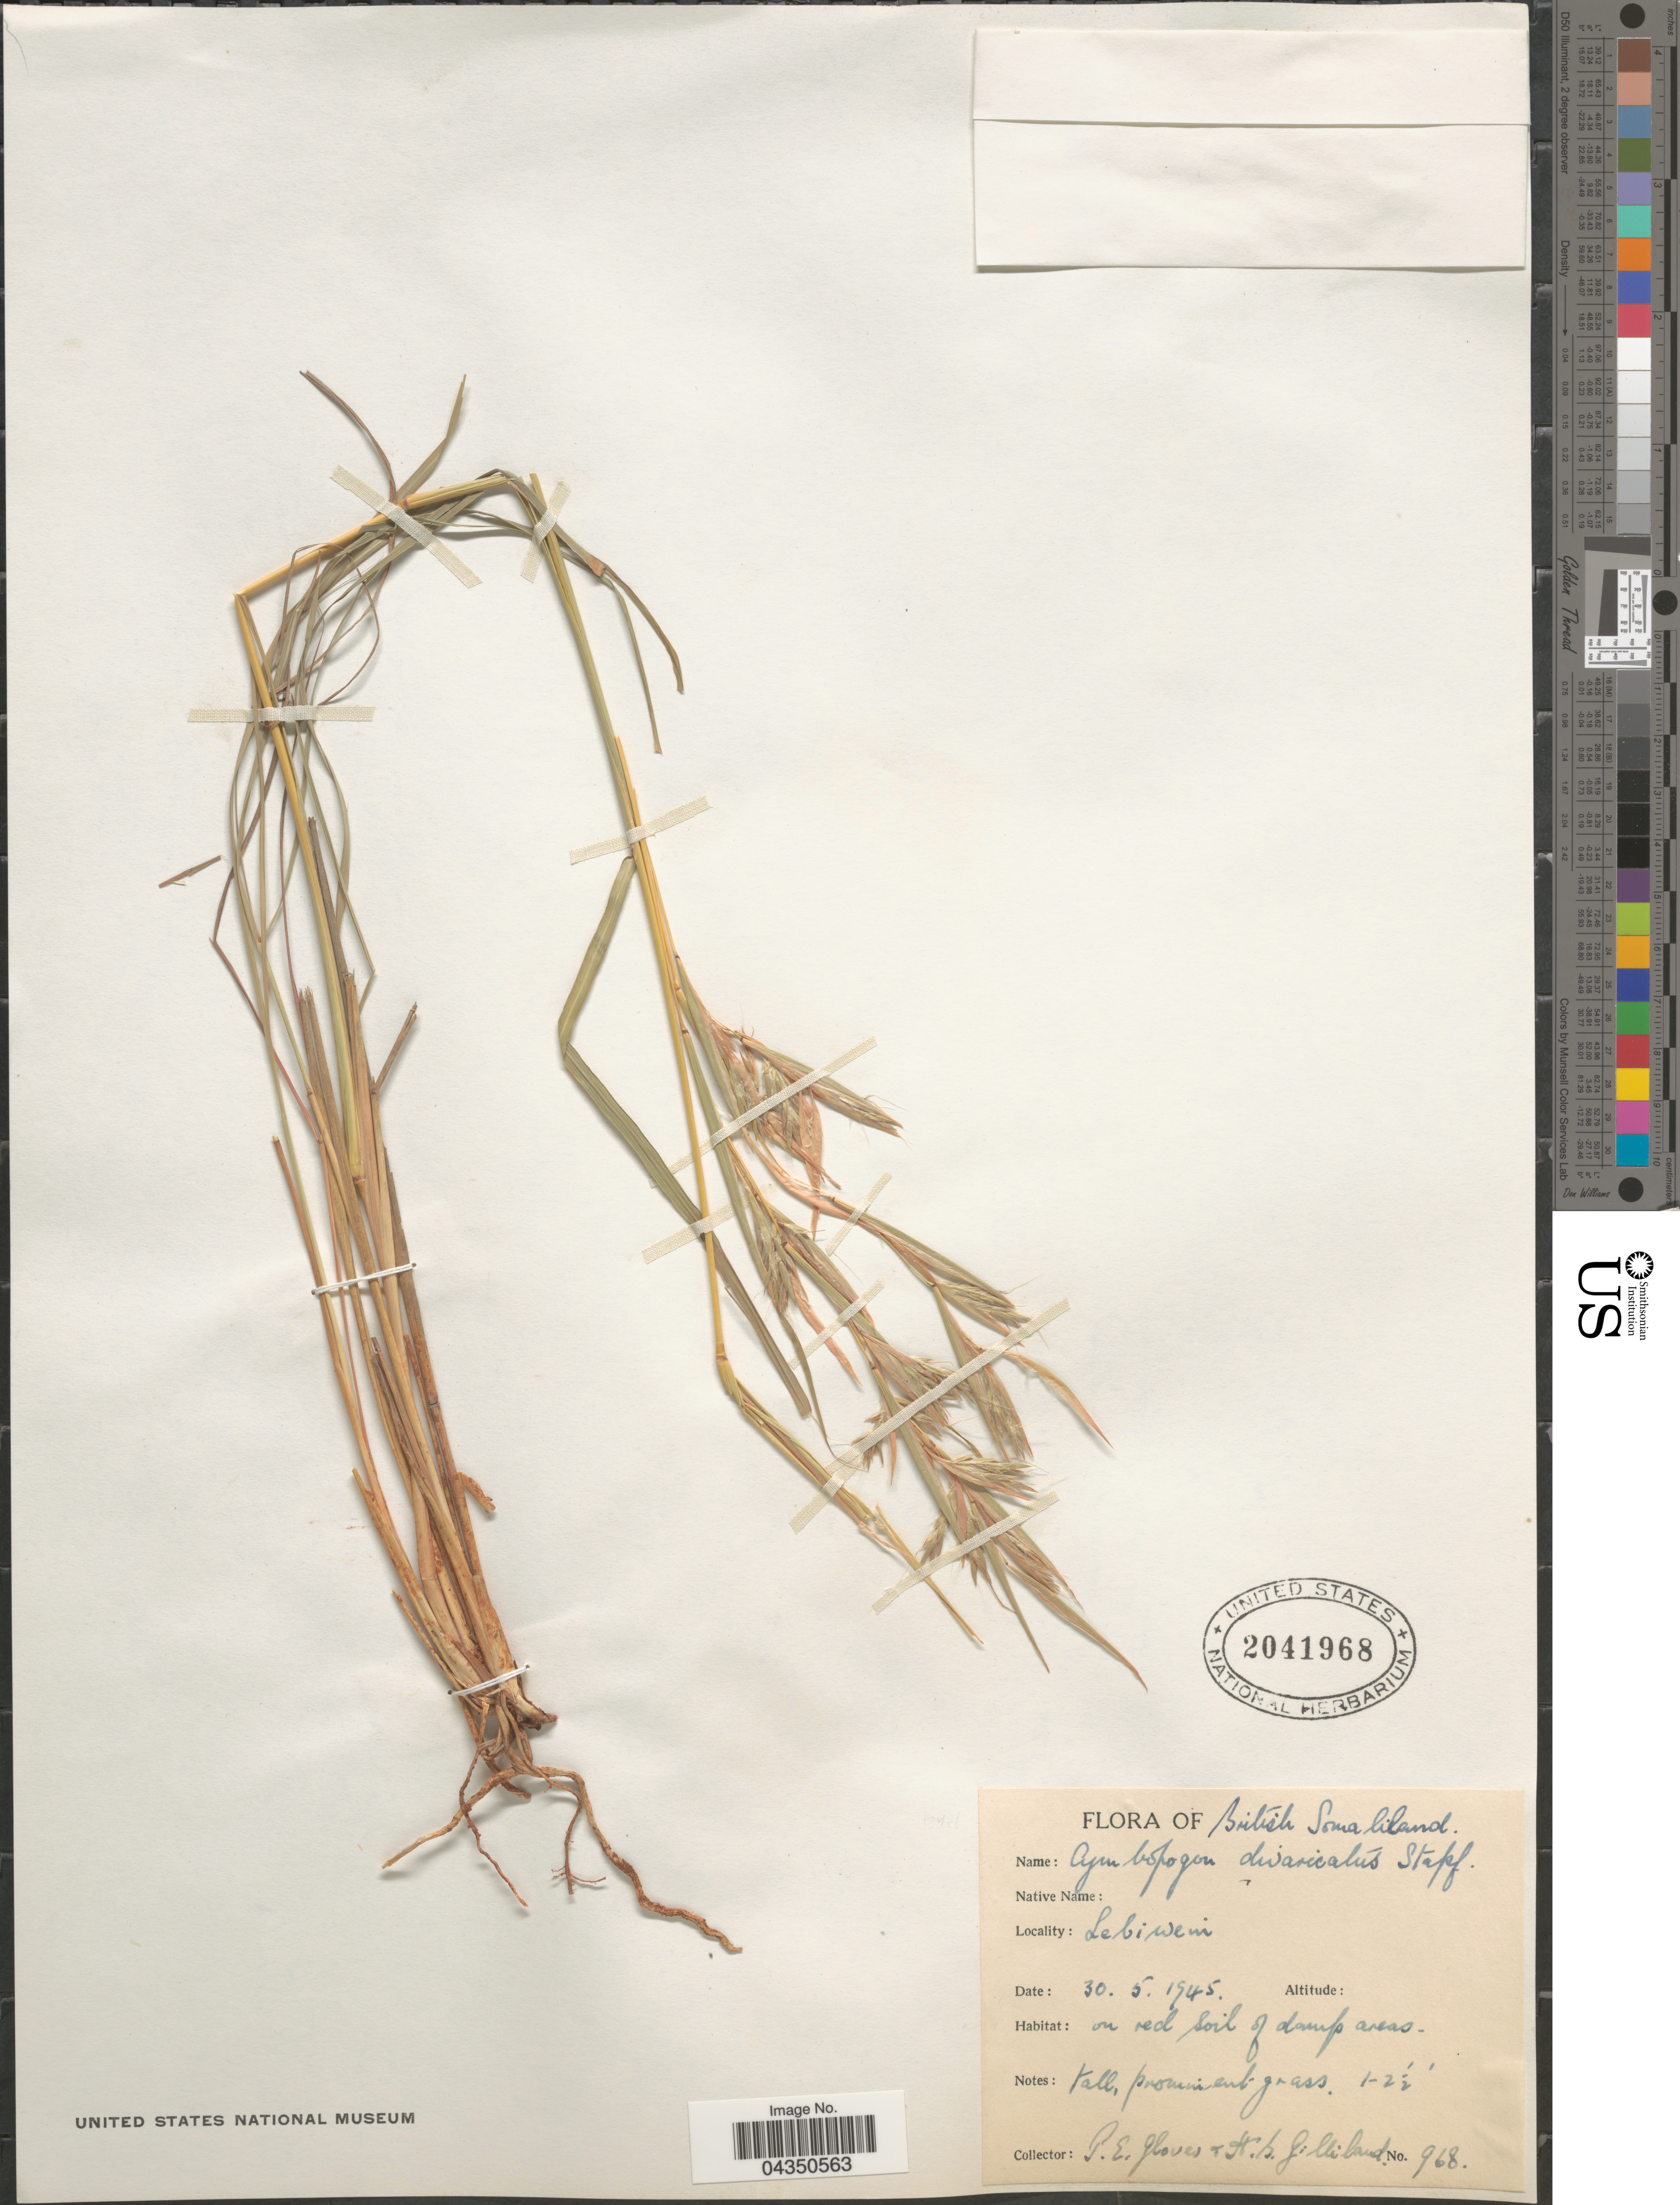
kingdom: Plantae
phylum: Tracheophyta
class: Liliopsida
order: Poales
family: Poaceae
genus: Cymbopogon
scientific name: Cymbopogon commutatus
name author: (Steud.) Stapf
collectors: P. Glover & H. Gilliland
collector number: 968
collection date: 1945-05-30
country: Somalia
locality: British Somaliland. Lebiweni.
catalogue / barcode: US 2041968